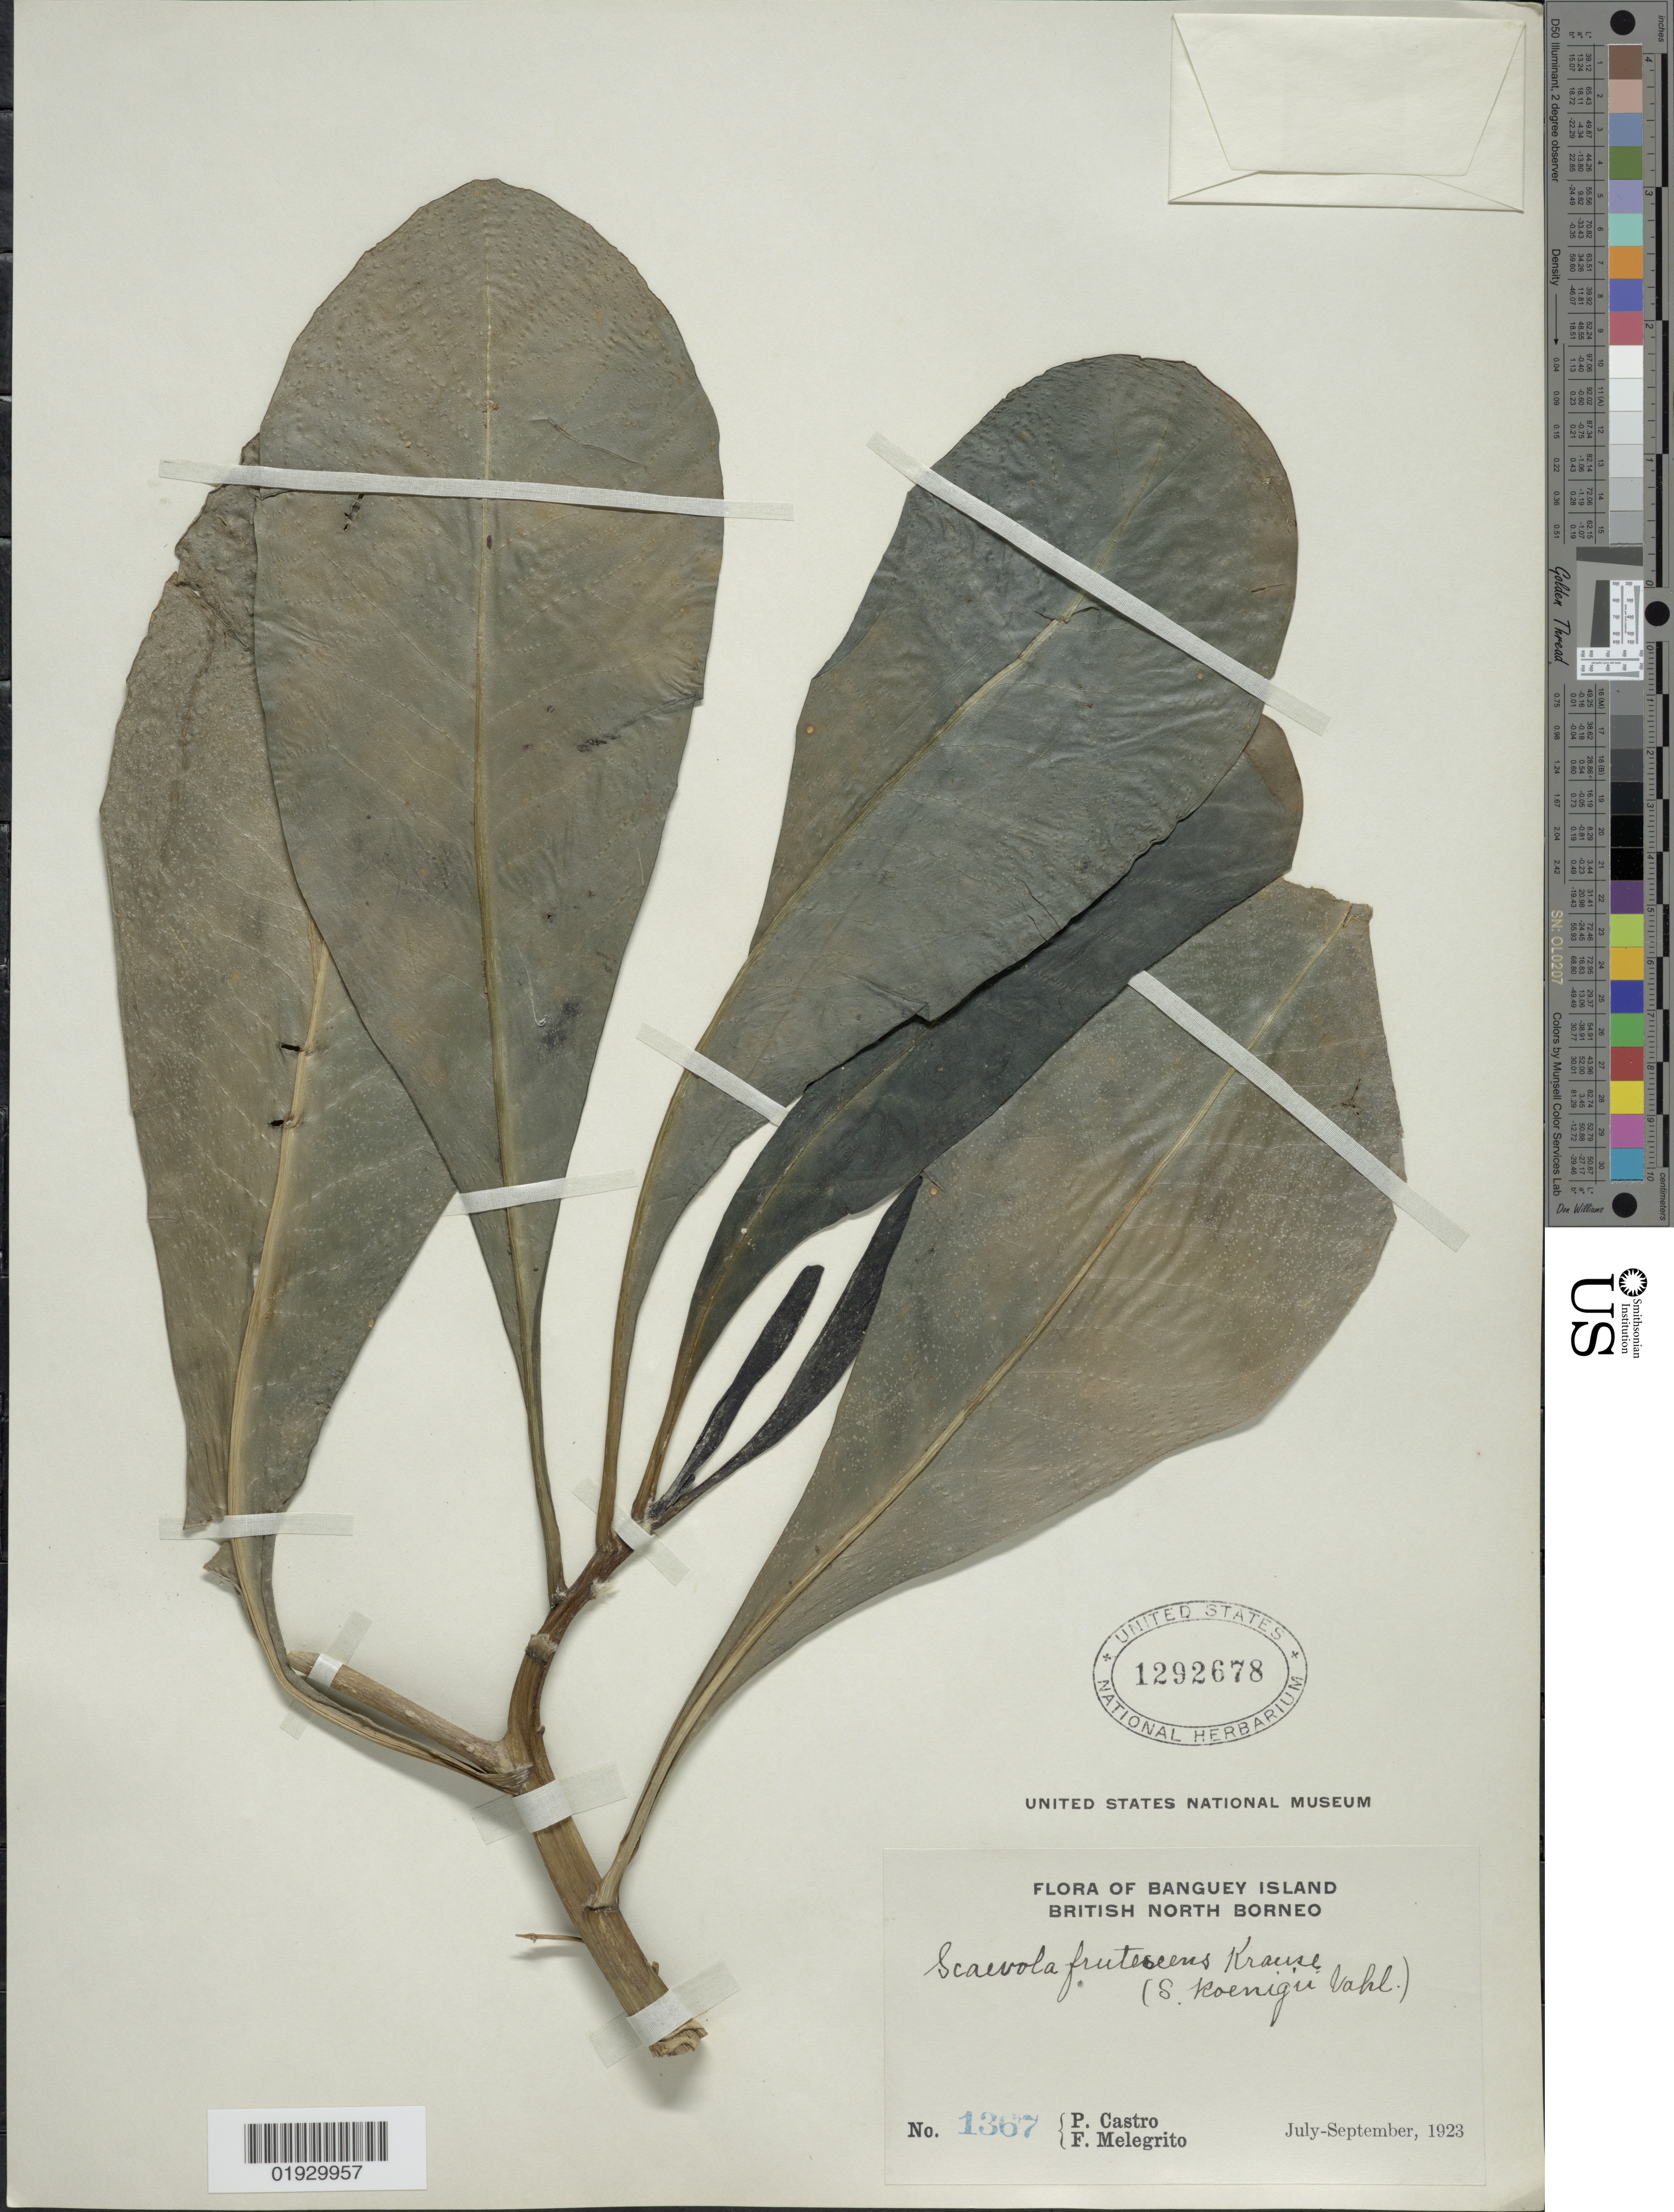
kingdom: Plantae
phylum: Tracheophyta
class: Magnoliopsida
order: Asterales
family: Goodeniaceae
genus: Scaevola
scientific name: Scaevola taccada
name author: (Gaertn.) Roxb.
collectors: P. Castro & F. Melegrito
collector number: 1367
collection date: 1923-07/1923-09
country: Malaysia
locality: Banguey Island. British North Borneo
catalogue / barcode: US 1292678